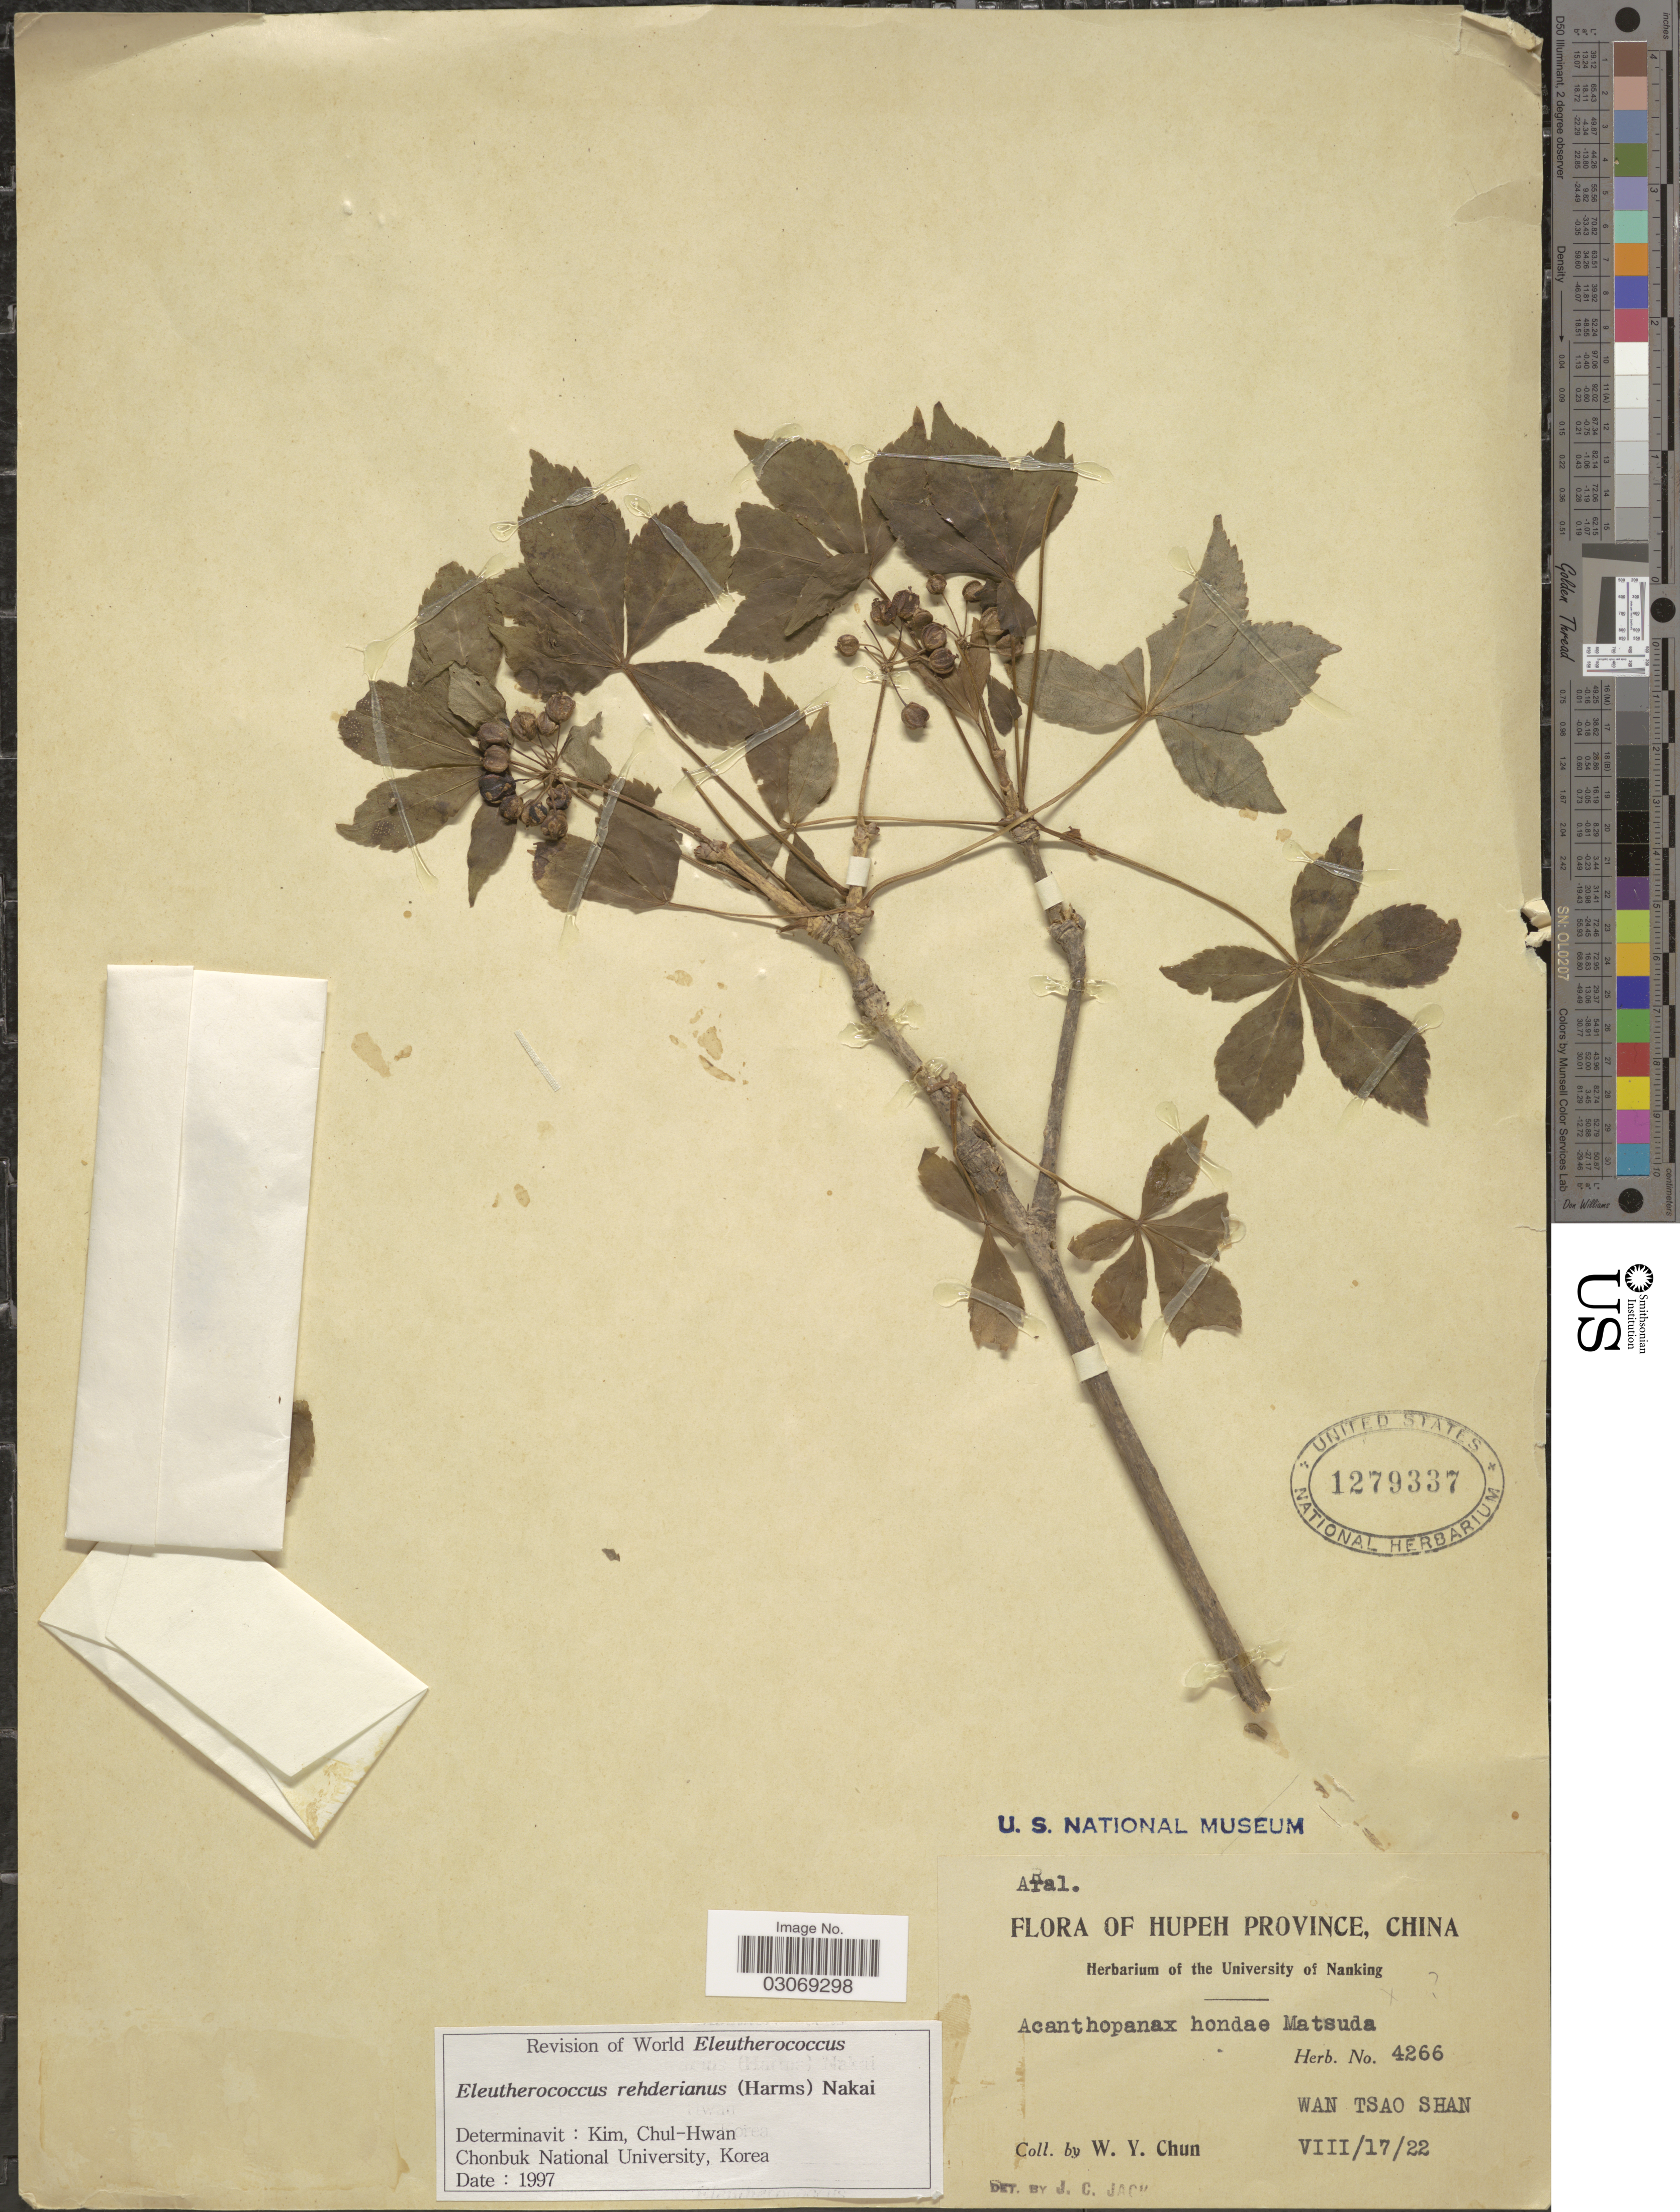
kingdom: Plantae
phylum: Tracheophyta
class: Magnoliopsida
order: Apiales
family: Araliaceae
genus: Eleutherococcus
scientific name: Eleutherococcus rehderianus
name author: (Harms) Nakai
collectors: W. Y. Chun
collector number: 4266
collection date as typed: Transcribed d/m/y: 17/8/22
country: China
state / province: Hubei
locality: Hupeh Province. Wan Tsao Shan.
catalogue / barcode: US 1279337